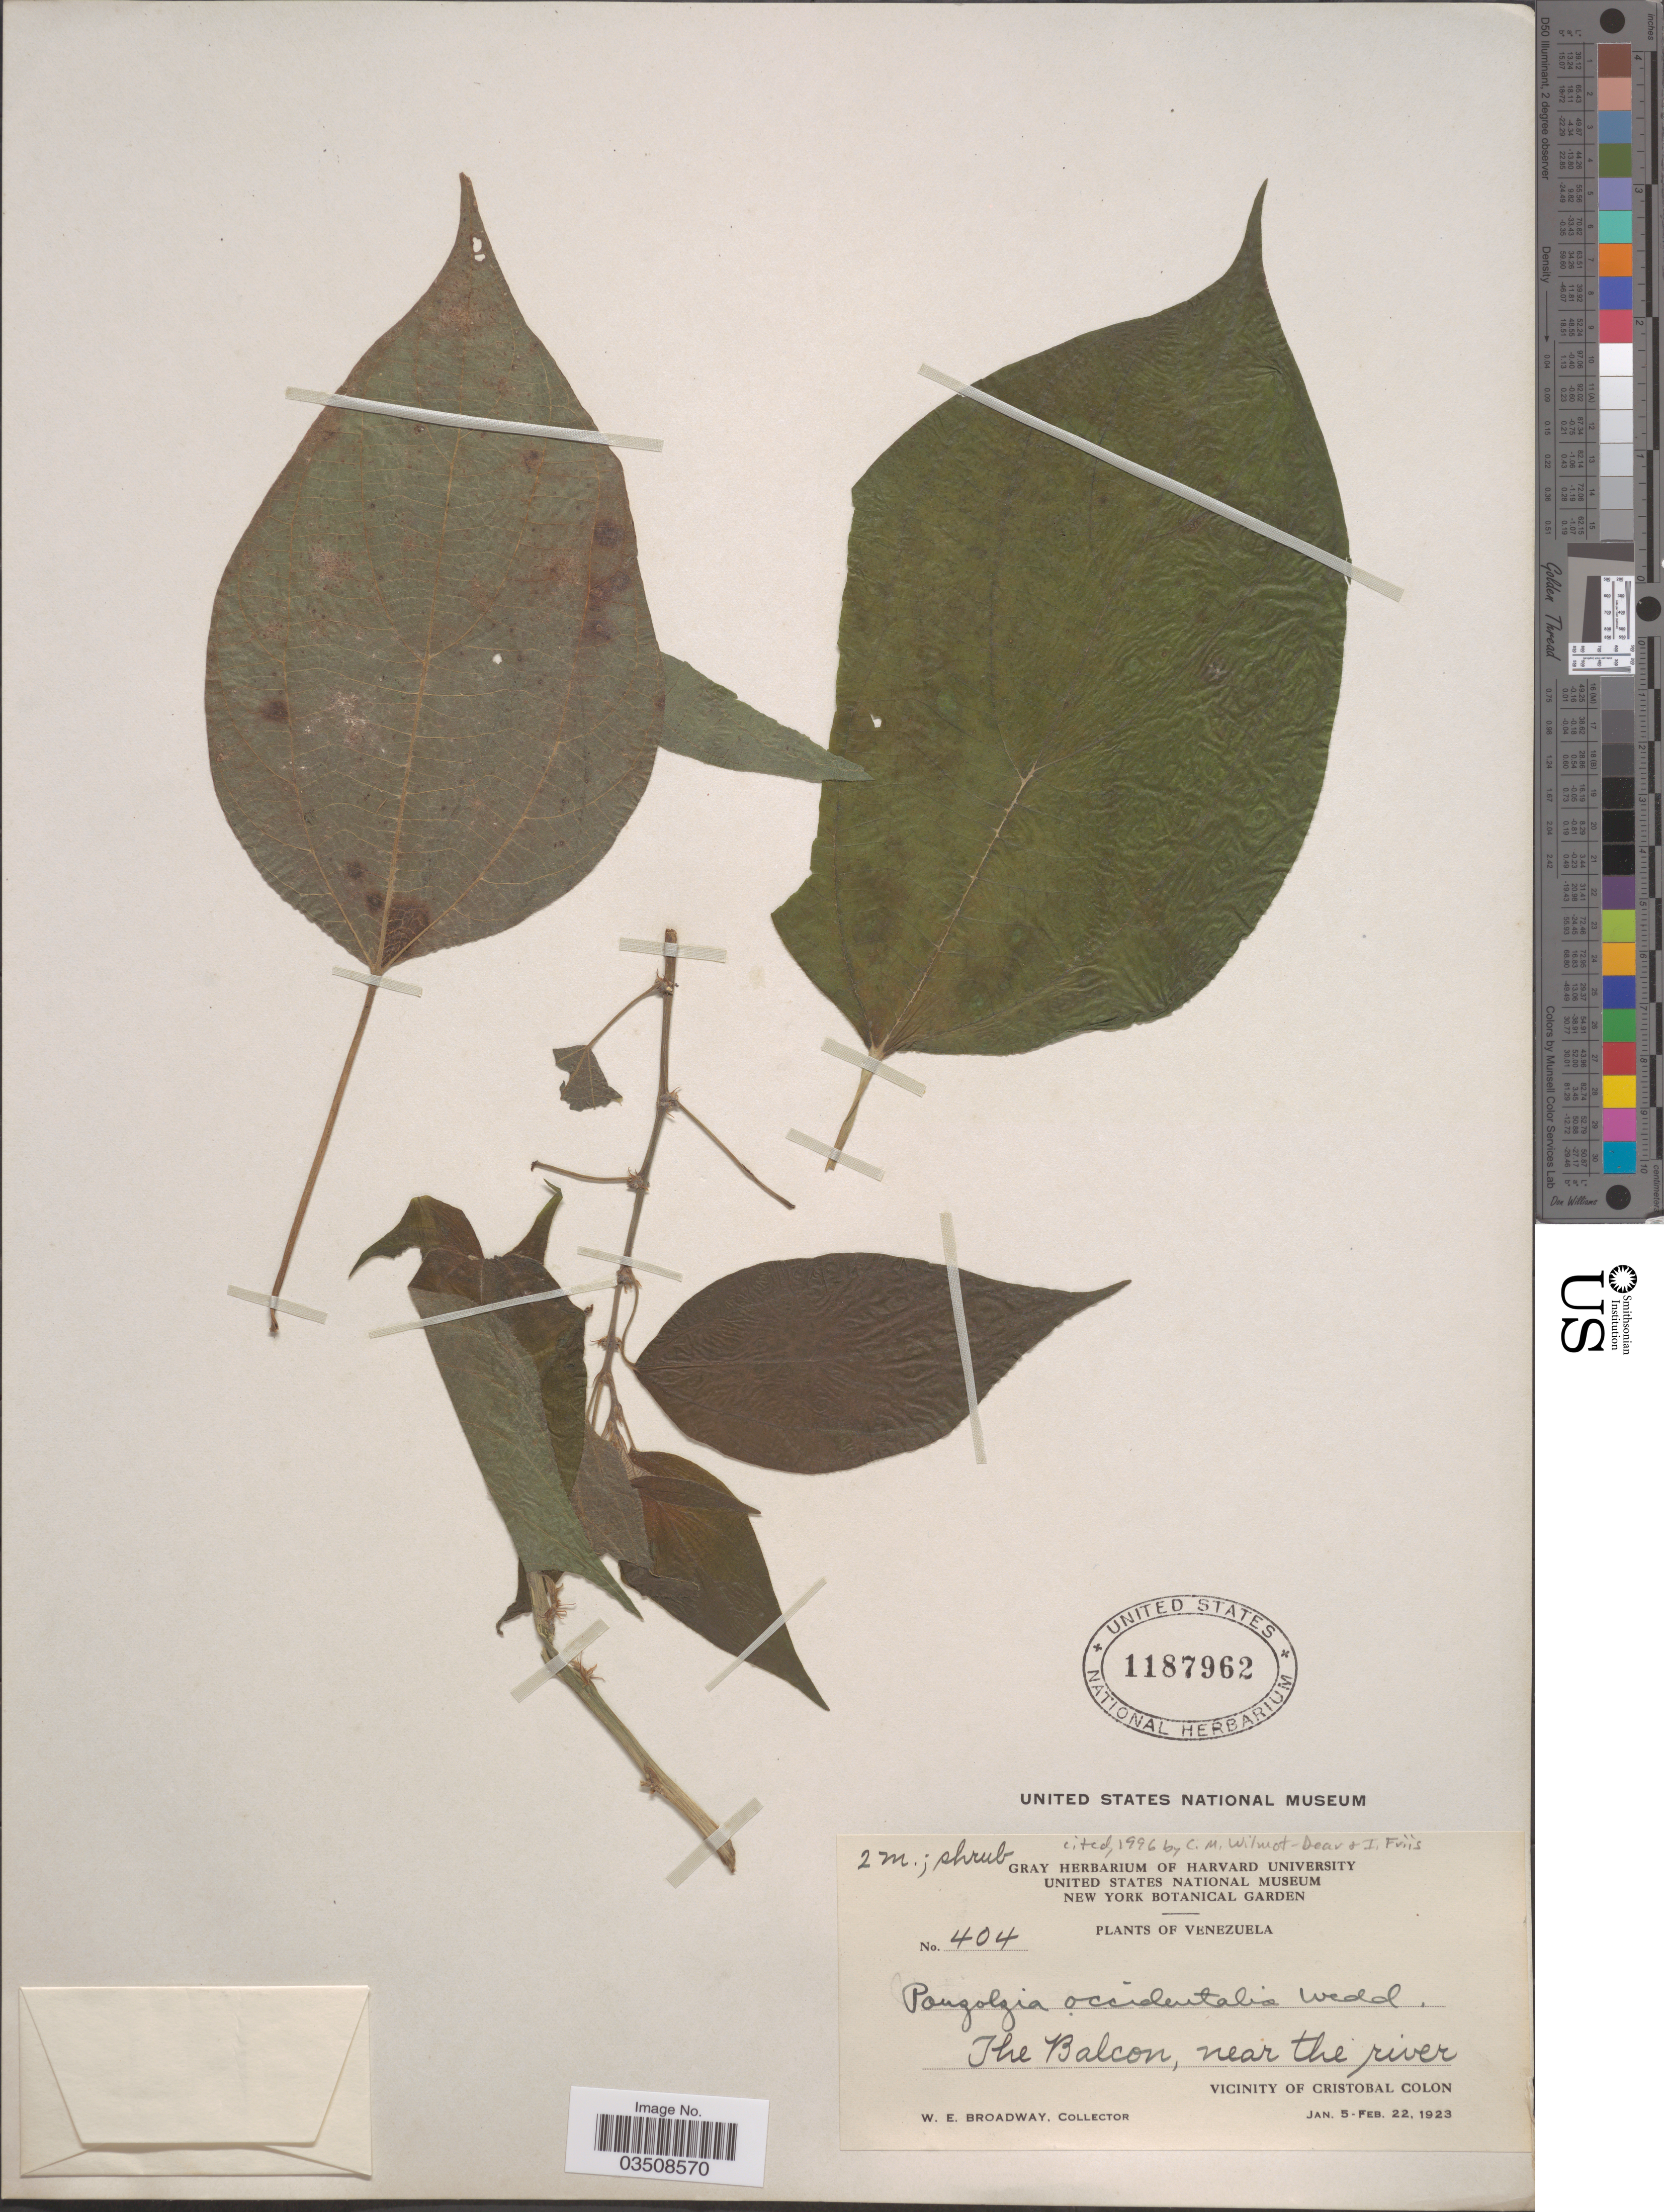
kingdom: Plantae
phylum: Tracheophyta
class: Magnoliopsida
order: Rosales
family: Urticaceae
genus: Pouzolzia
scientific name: Pouzolzia occidentalis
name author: (Liebm.) Wedd.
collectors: W. E. Broadway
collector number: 404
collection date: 1923-01-05/1923-02-22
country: Venezuela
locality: The Balcon, near the river. Vicinity of Cristobal Colon.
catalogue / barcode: US 1187962